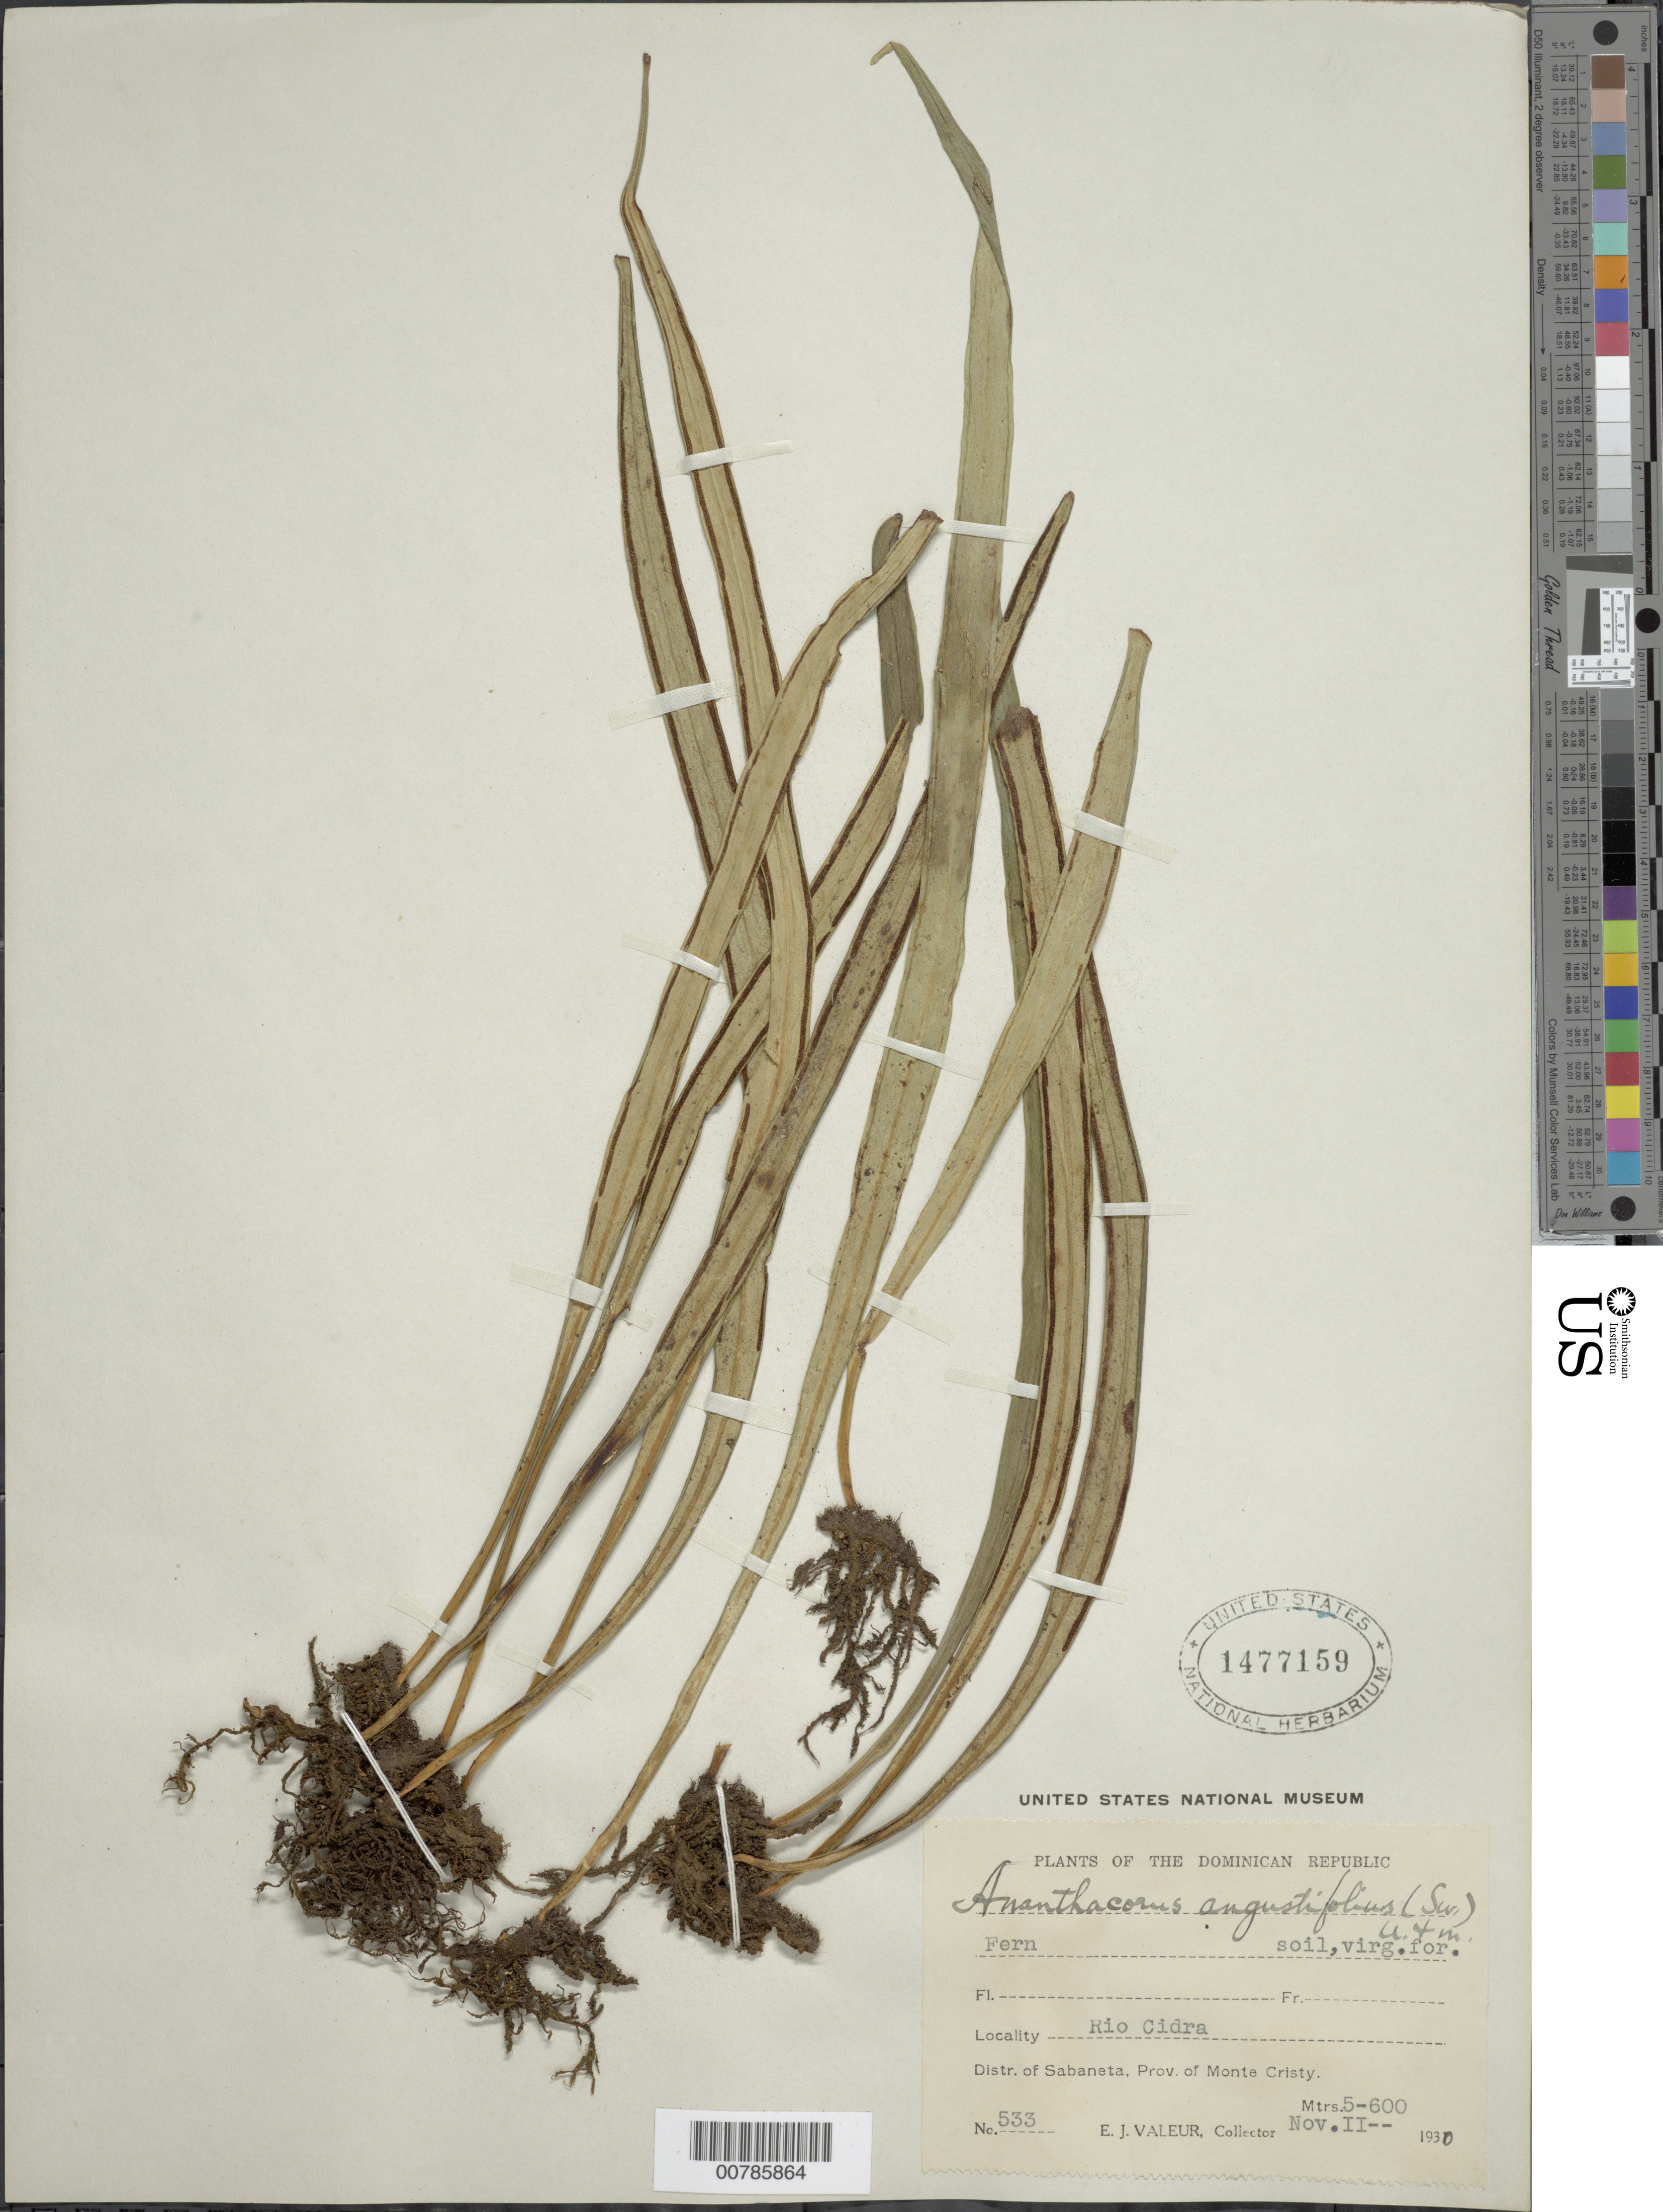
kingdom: Plantae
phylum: Tracheophyta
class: Polypodiopsida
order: Polypodiales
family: Pteridaceae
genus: Ananthacorus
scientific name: Ananthacorus angustifolius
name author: (Sw.) Underw. & Maxon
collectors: E. Valeur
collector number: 533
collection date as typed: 11 Nov 1930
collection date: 1930-11-11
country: Dominican Republic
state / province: Monte Cristi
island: Hispaniola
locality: Dist Sabaneta, Río Cidra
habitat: On soil, virgin forest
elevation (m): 500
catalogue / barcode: US 1477159